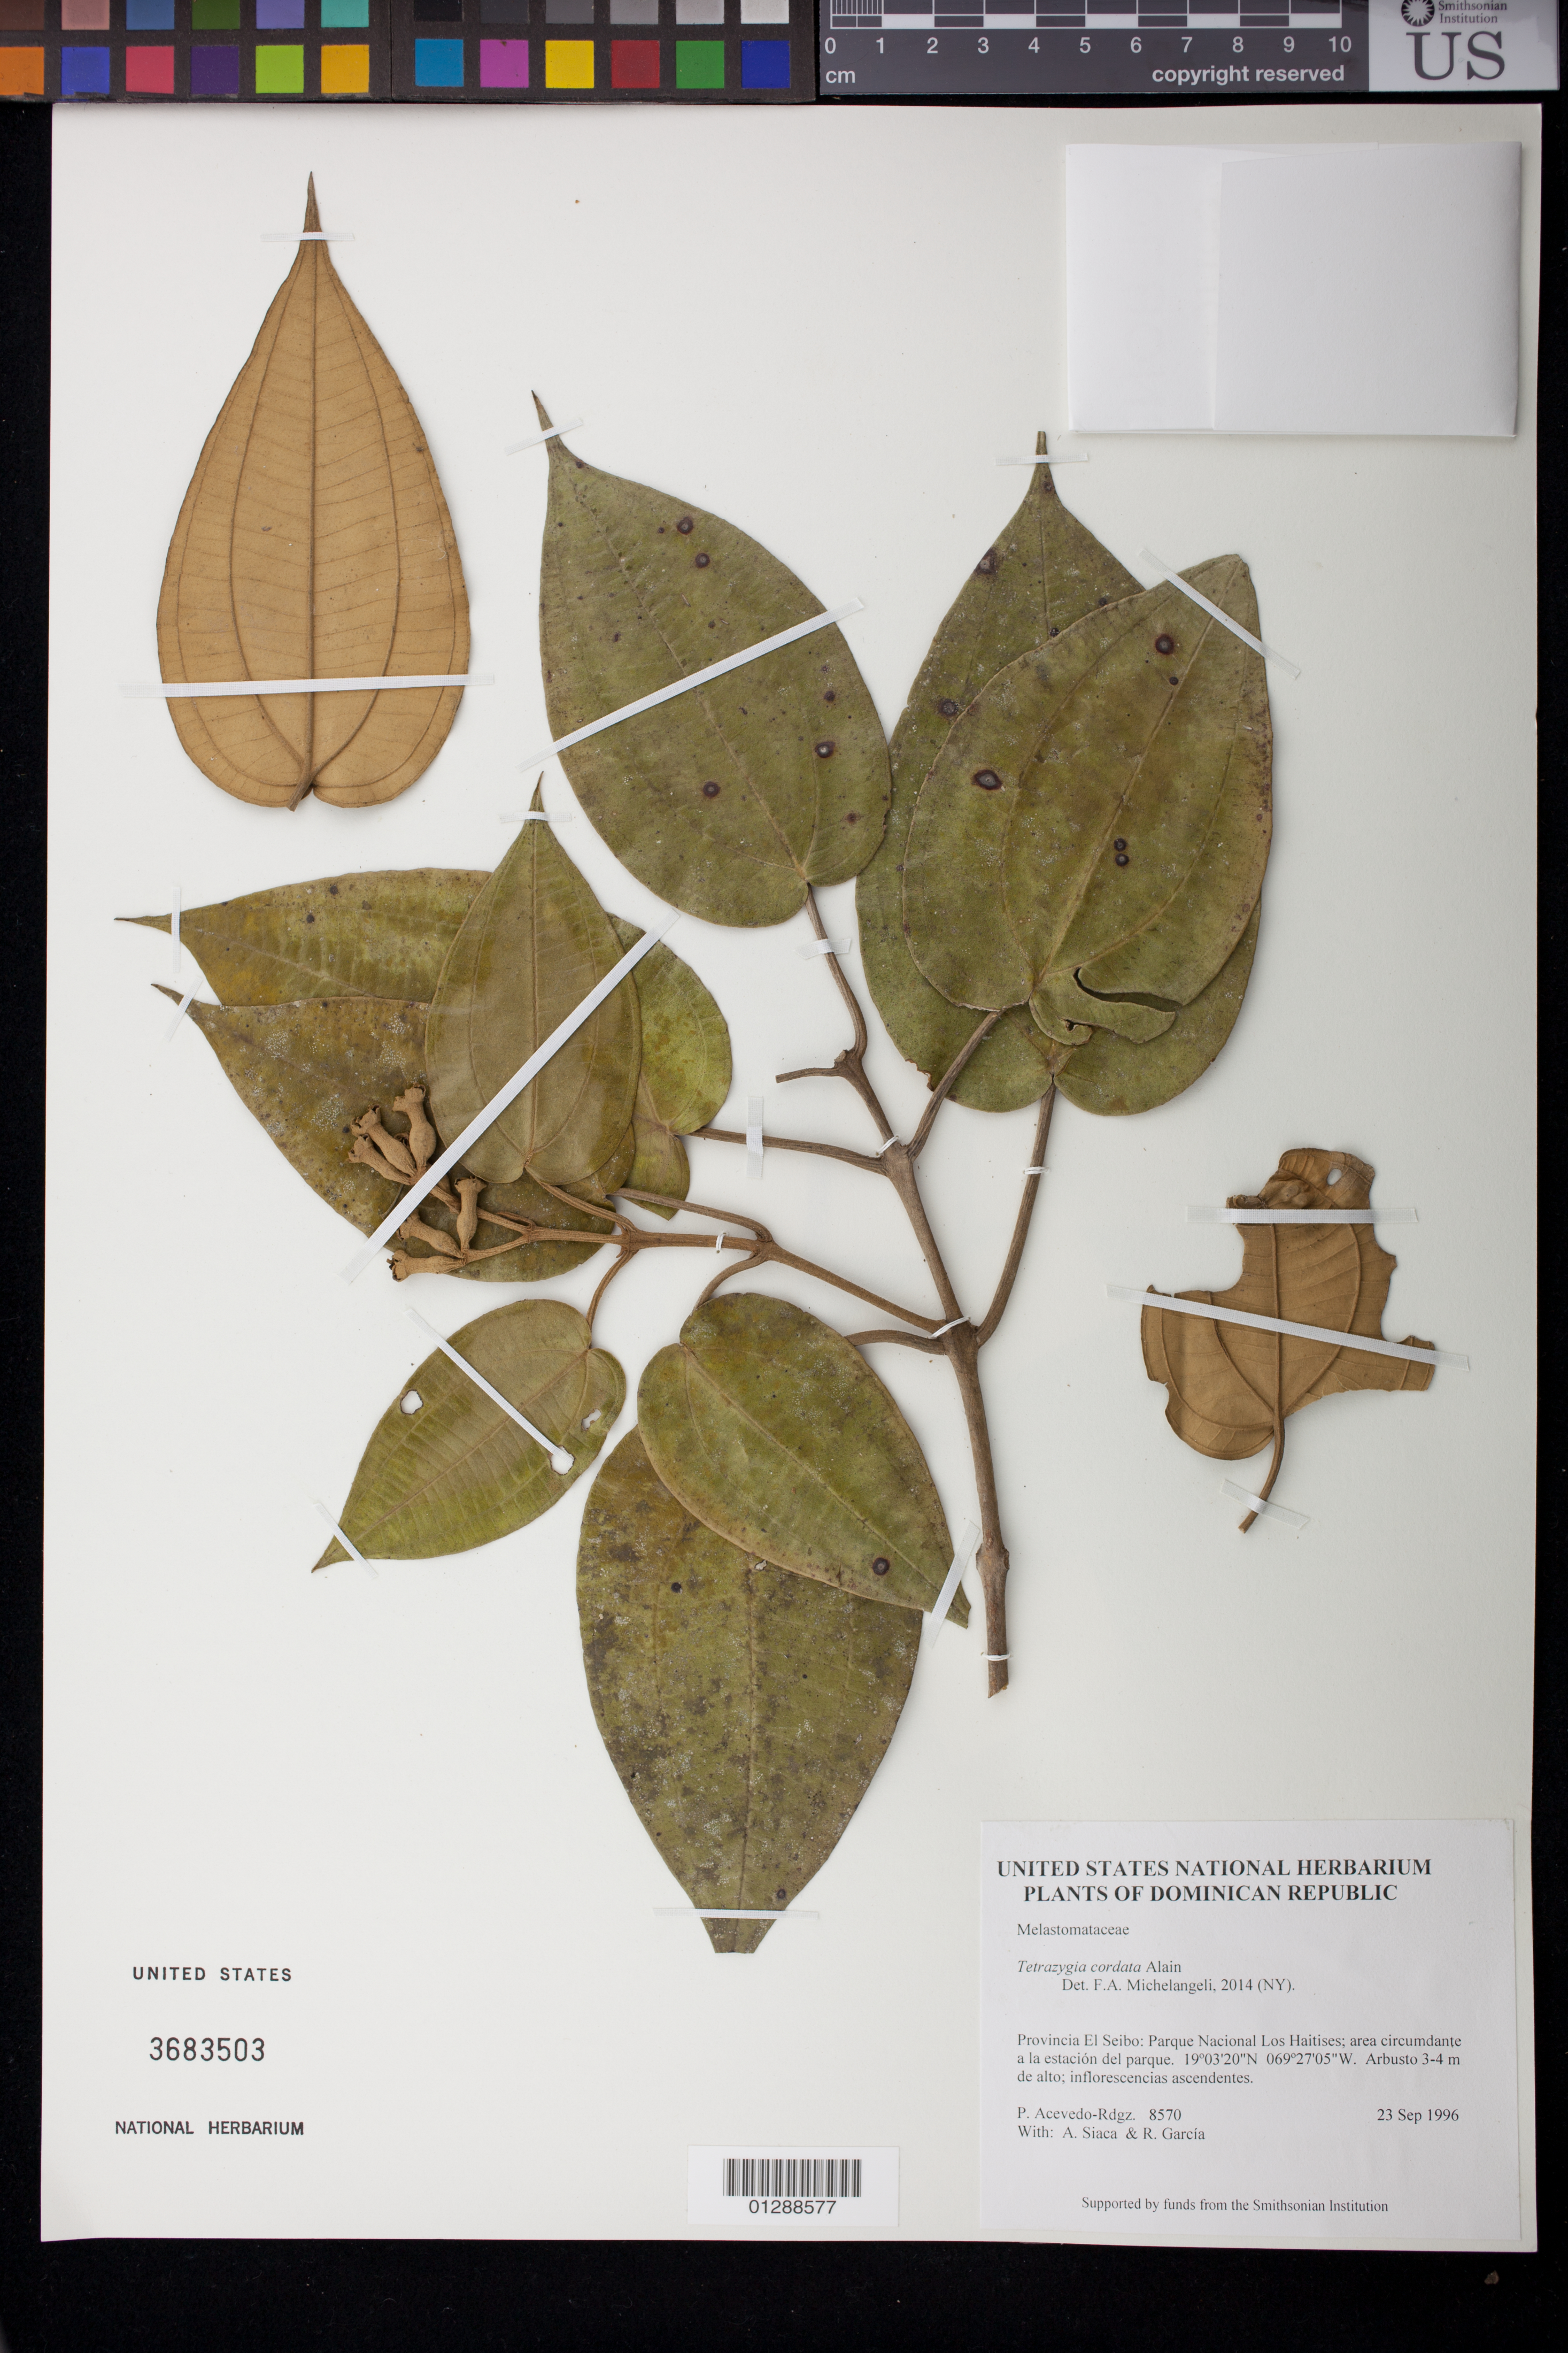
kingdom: Plantae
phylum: Tracheophyta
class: Magnoliopsida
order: Myrtales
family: Melastomataceae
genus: Miconia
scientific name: Miconia cordilamina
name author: Judd & Bécquer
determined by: Judd, Walter S.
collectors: P. Acevedo-Rodr., A. Siaca & R. Garcia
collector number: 8570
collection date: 1996-09-23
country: Dominican Republic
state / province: El Seibo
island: Hispaniola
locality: Parque Nacional Los Haitises, area circumdate a la estacion del parque.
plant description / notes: MO, GH, P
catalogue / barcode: US 3683503